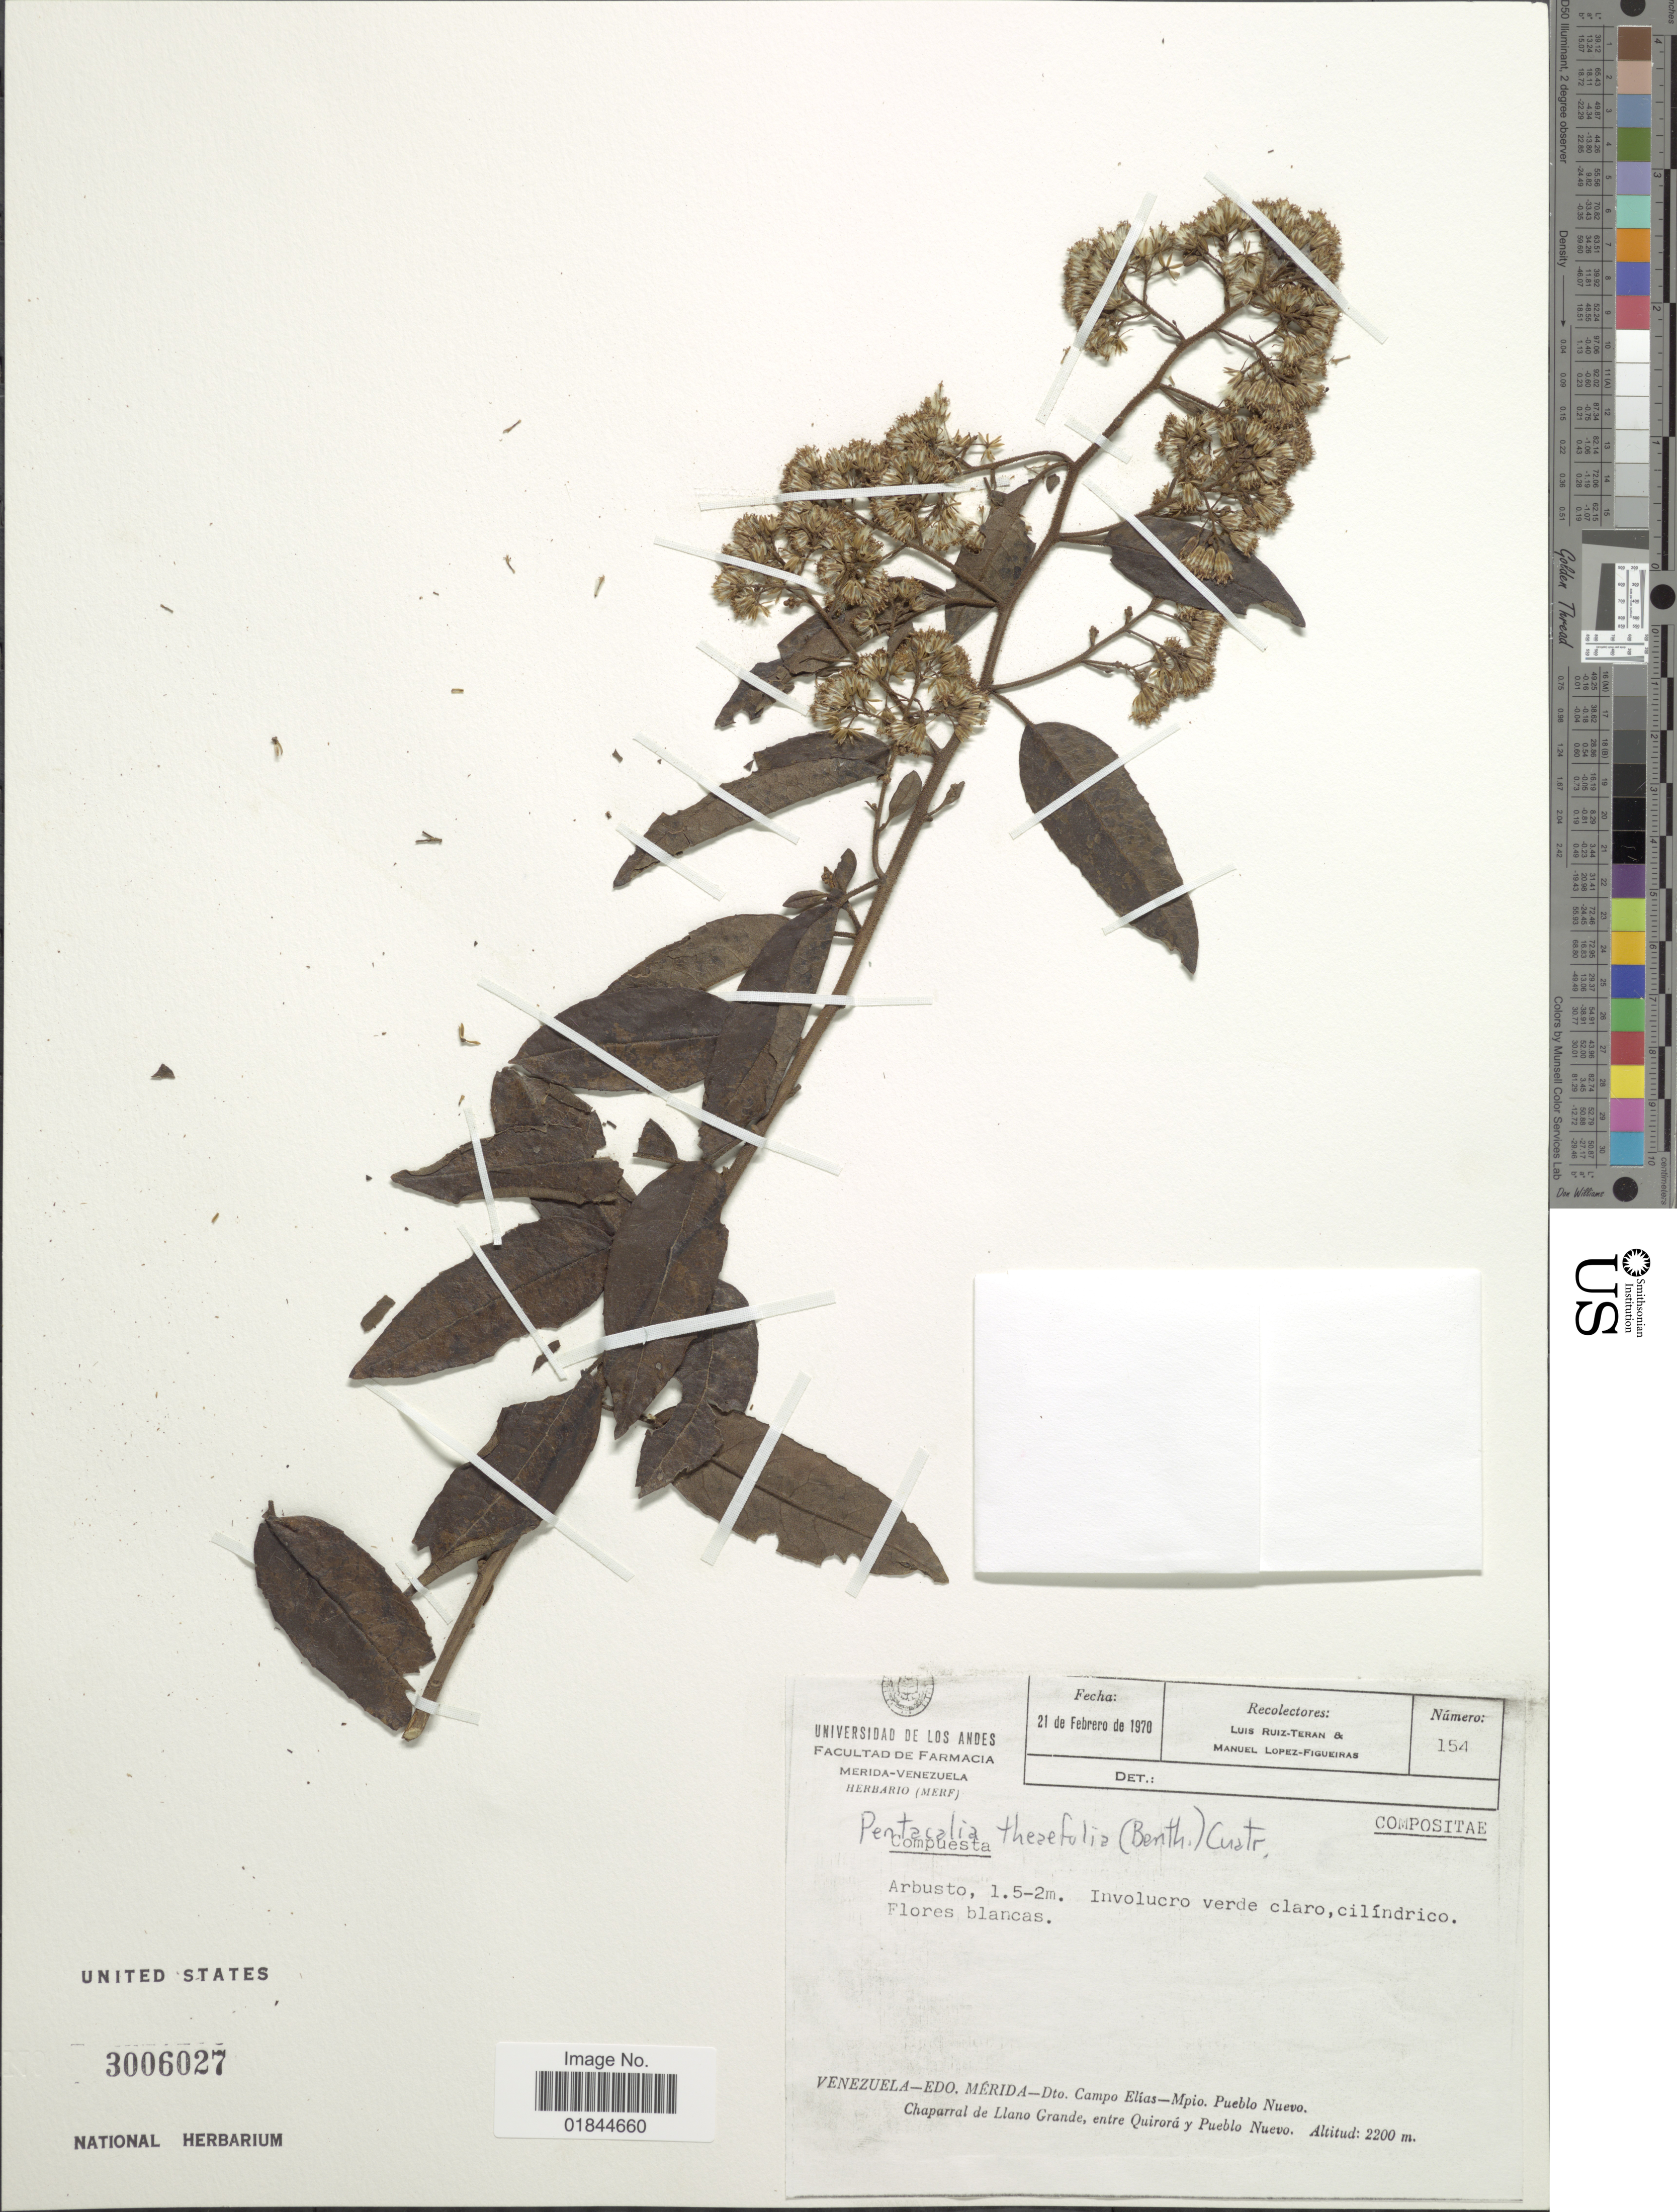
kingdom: Plantae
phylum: Tracheophyta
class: Magnoliopsida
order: Asterales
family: Asteraceae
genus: Pentacalia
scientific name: Pentacalia theifolia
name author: (Benth.) Cuatrec.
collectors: L. Teran & M. Lopéz-F.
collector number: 154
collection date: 1970-02-21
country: Venezuela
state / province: Mérida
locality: Dto. Campo Elias, Mpio. Pueblo Nuevo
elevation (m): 2200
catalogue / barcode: US 3006027